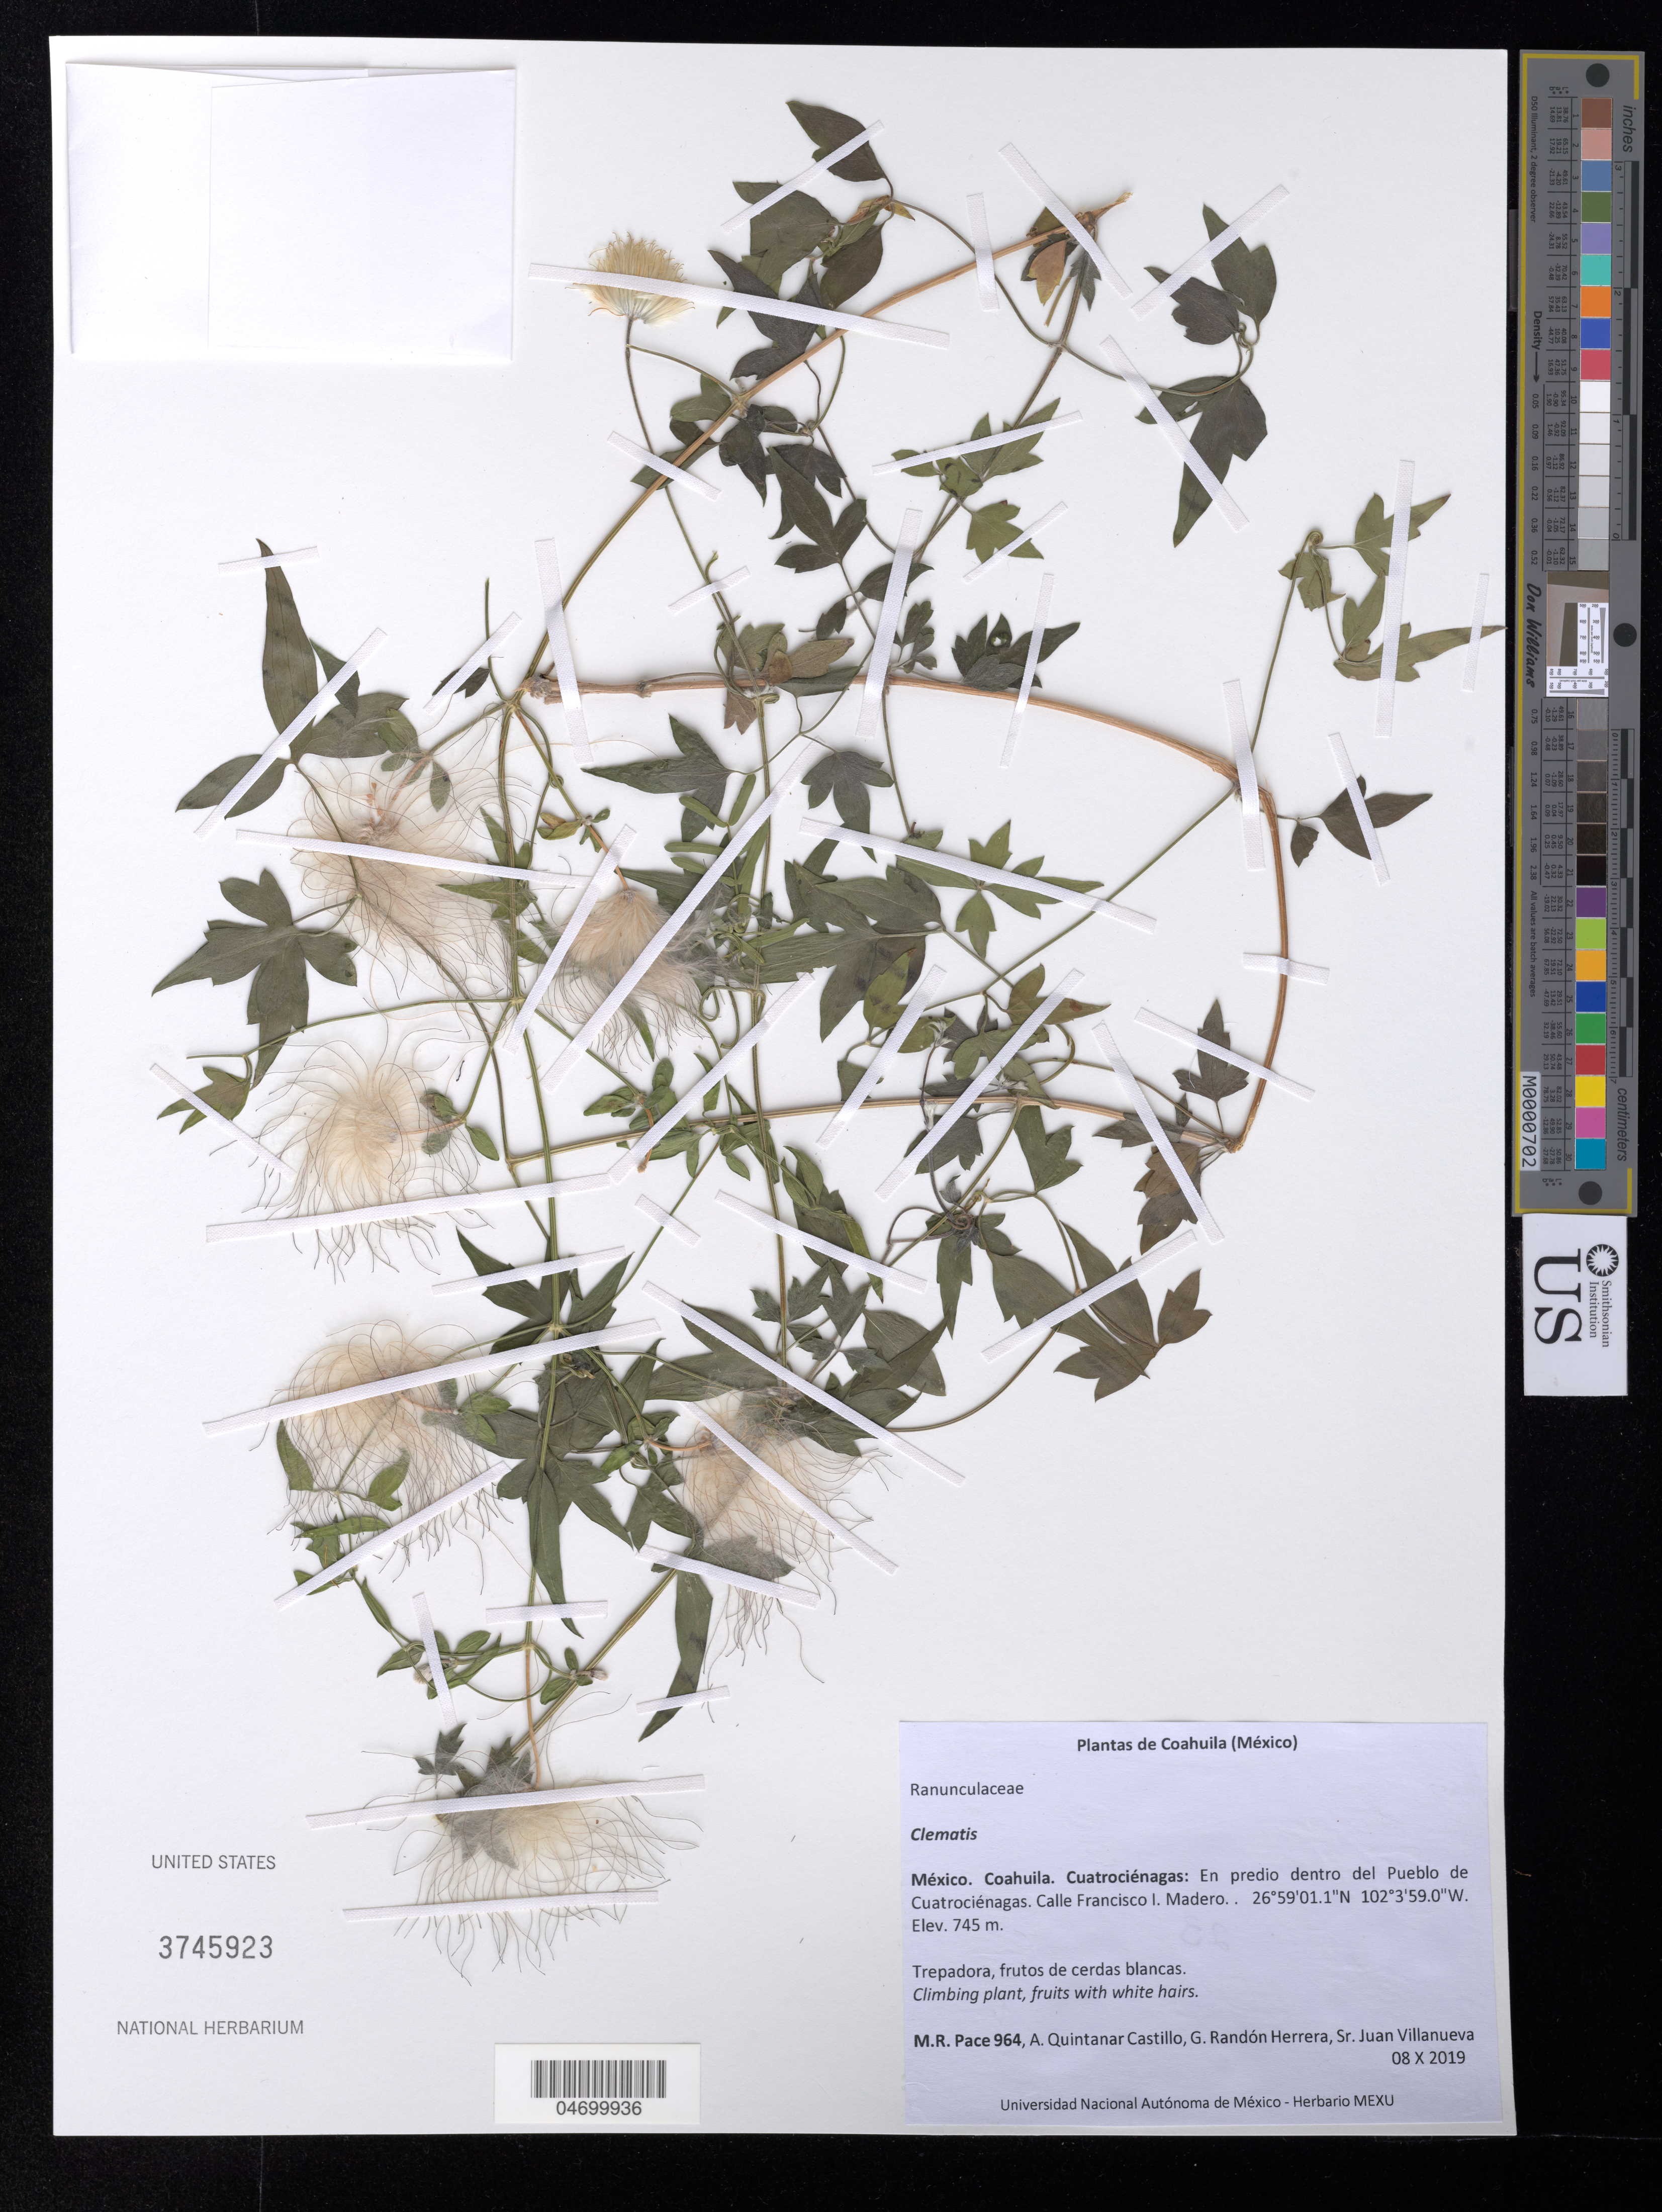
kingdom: Plantae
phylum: Tracheophyta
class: Magnoliopsida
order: Ranunculales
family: Ranunculaceae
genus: Clematis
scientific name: Clematis sp.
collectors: M. Pace, A. Quintanar Castillo, G. Randón Herrera & J. Villanueva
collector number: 964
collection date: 2019-10-08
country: Mexico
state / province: Coahuila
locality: Cuatrociénagas: En predio dentro del Pueblo de Cuatrociénagas. Calle Francisco I. Madero.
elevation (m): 745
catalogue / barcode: US 3745923